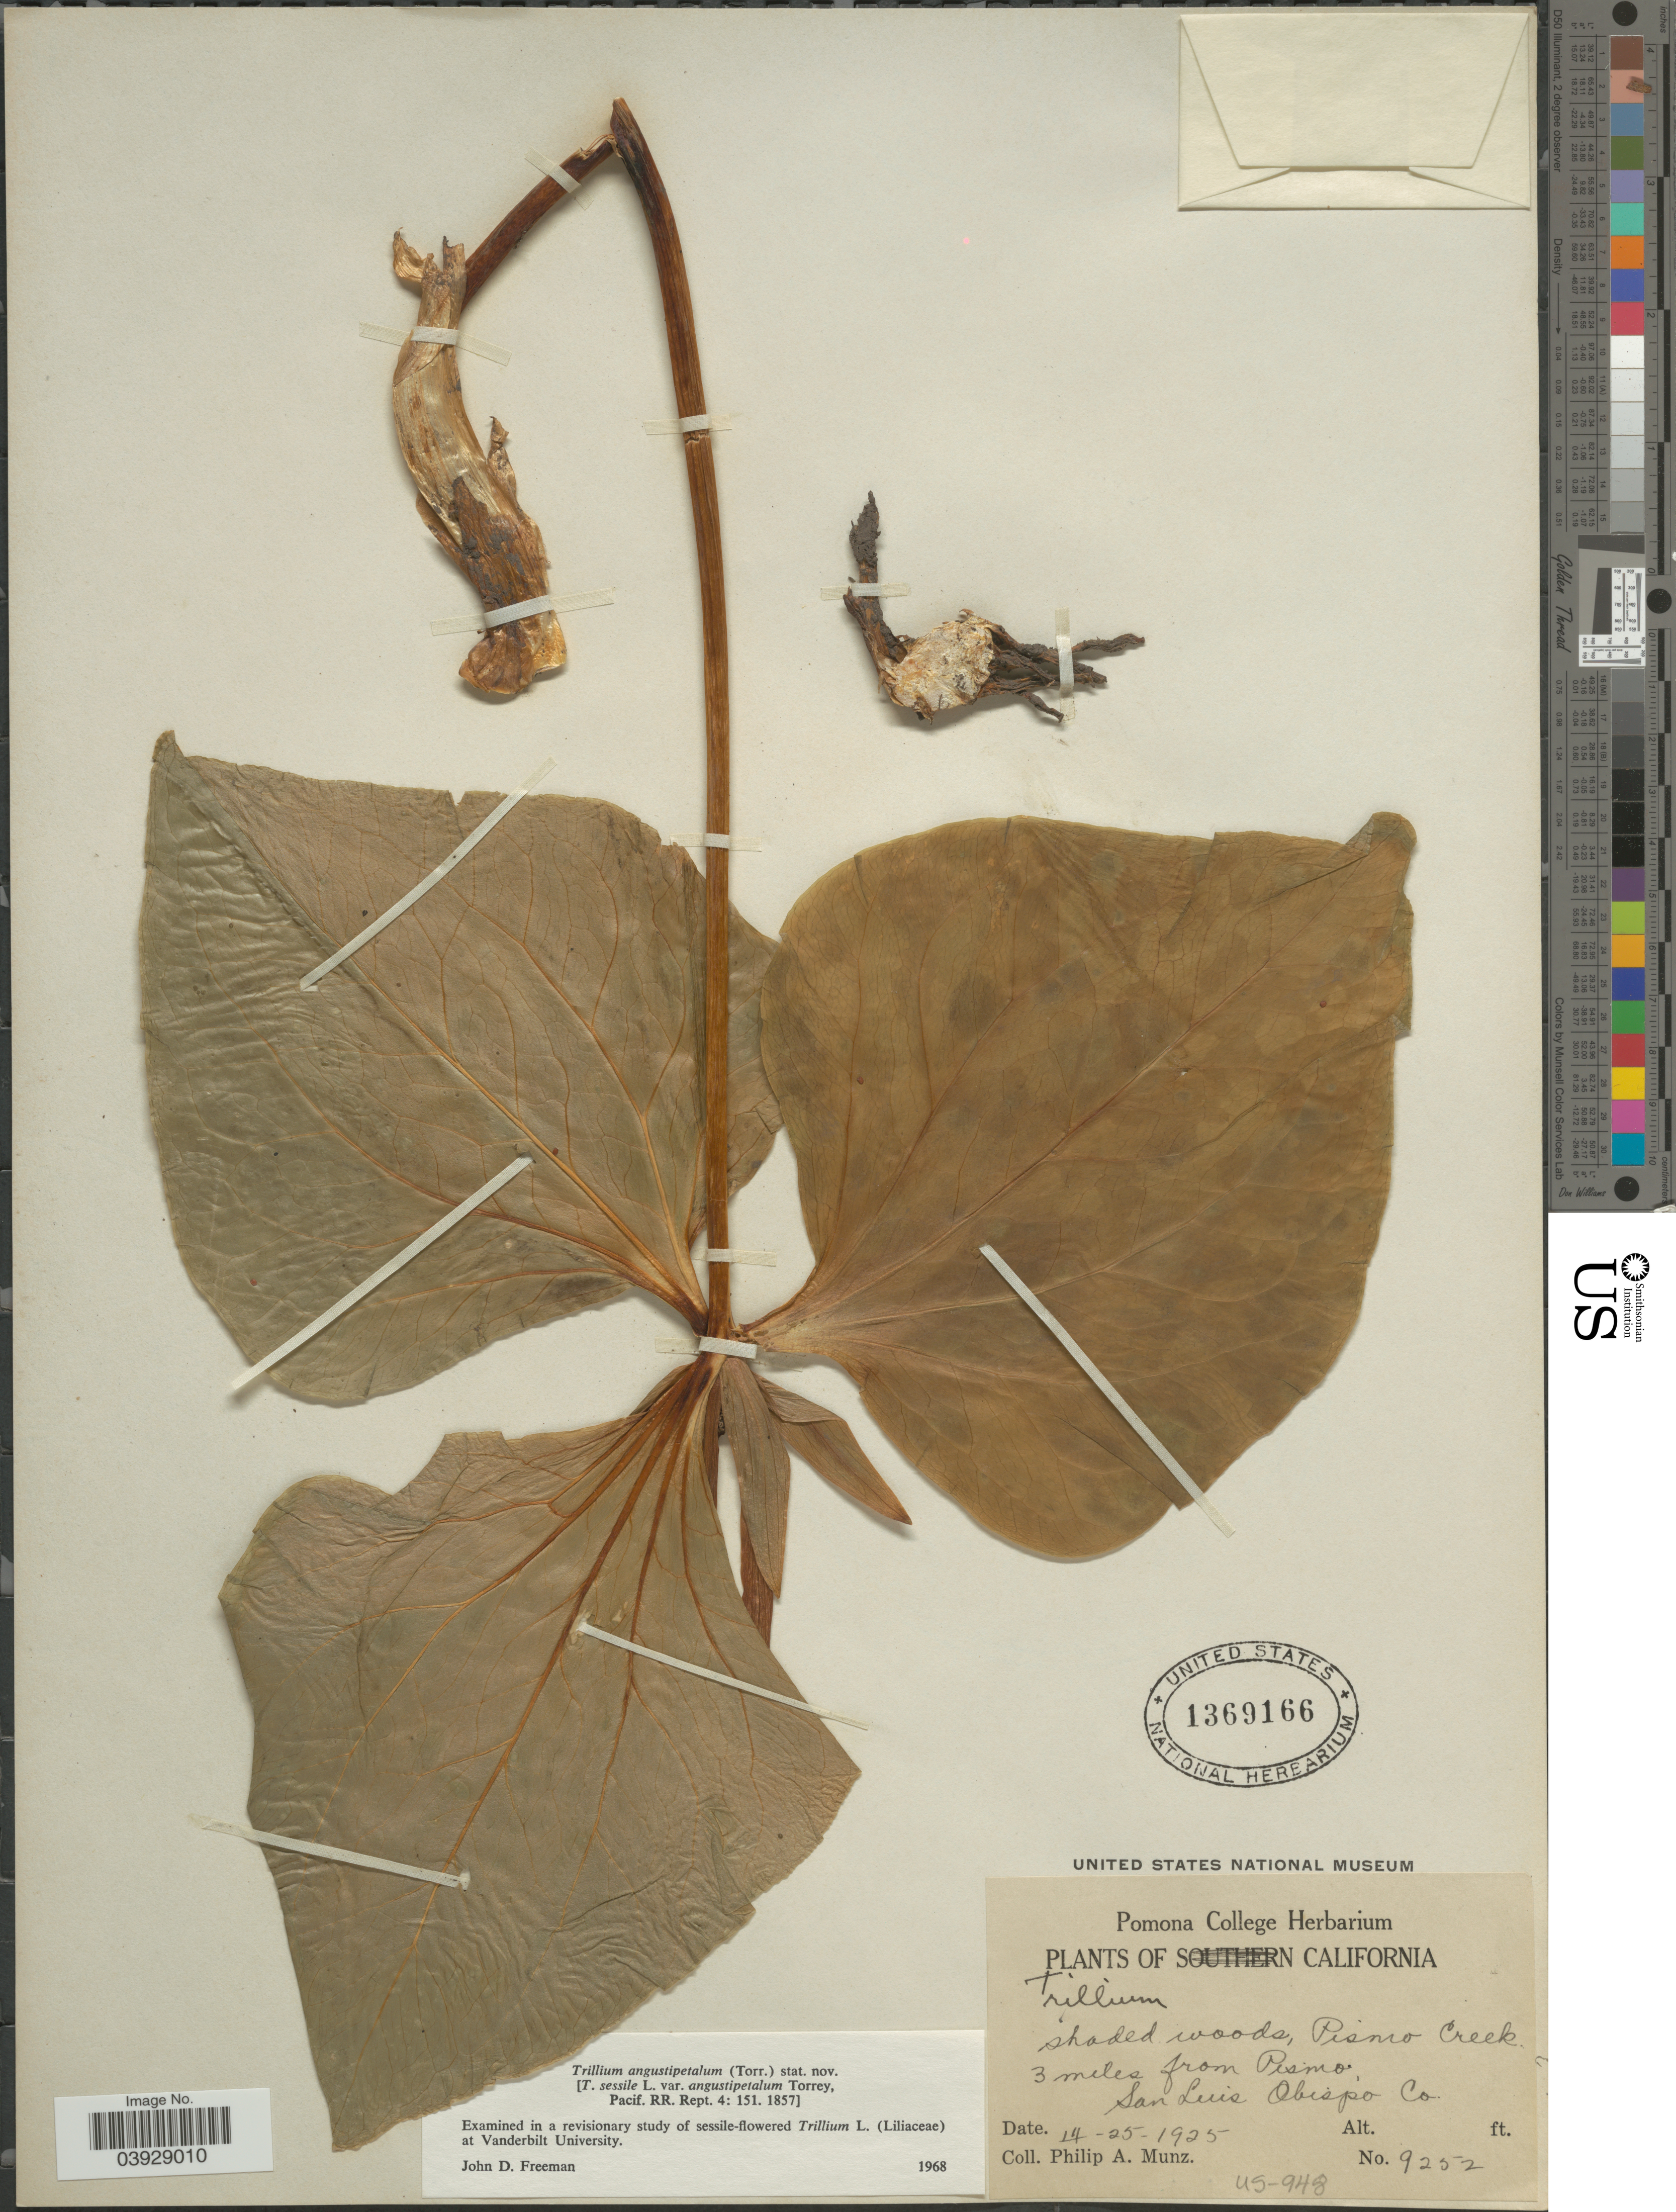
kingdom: Plantae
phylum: Tracheophyta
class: Liliopsida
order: Liliales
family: Melanthiaceae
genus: Trillium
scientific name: Trillium angustipetalum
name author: (Torr.) J. D. Freeman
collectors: P. A. Munz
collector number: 9252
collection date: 1925-04-25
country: United States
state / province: California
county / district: San Luis Obispo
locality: Shaded woods, Pismo Creek 3 miles from Pismo. San Luis Obispo Co.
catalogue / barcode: US 1369166